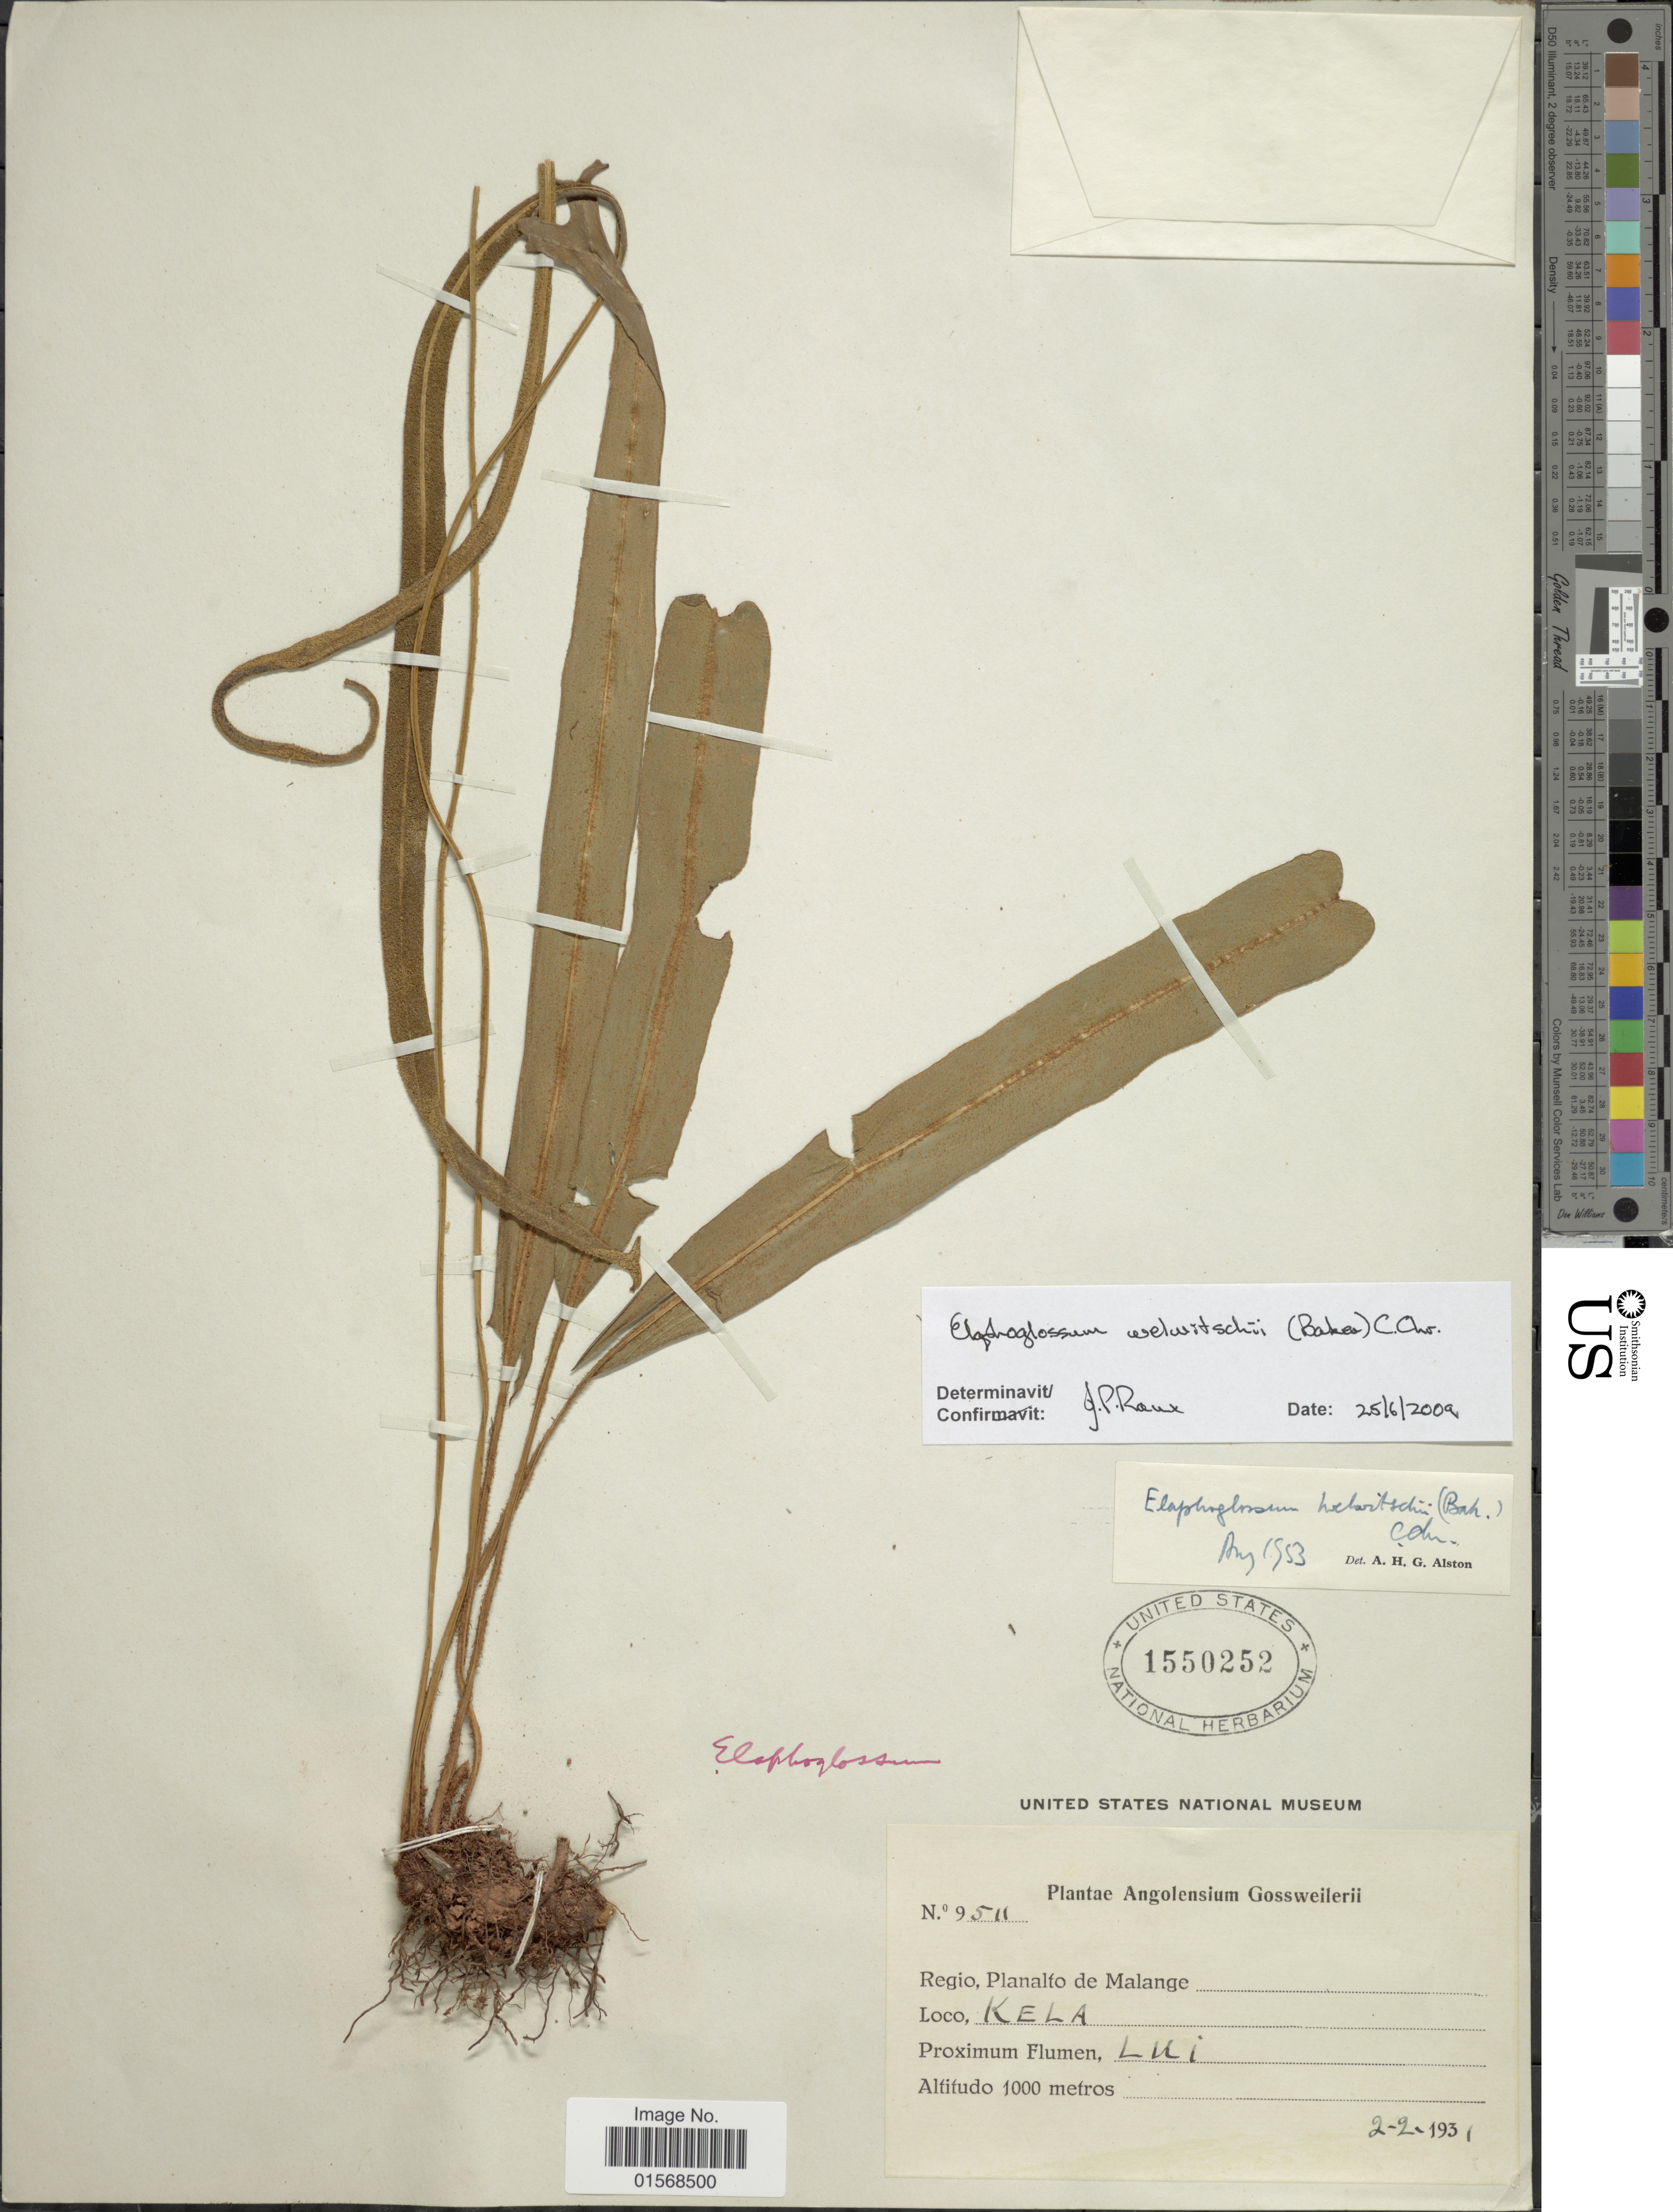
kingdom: Plantae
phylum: Tracheophyta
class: Polypodiopsida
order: Polypodiales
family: Dryopteridaceae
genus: Elaphoglossum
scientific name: Elaphoglossum welwitschii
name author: (Baker) C. Chr.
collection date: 1931-02-02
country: Angola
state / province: Malange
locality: Regio, Planalto de Malange. Kela. Lui.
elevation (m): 1000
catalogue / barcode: US 1550252